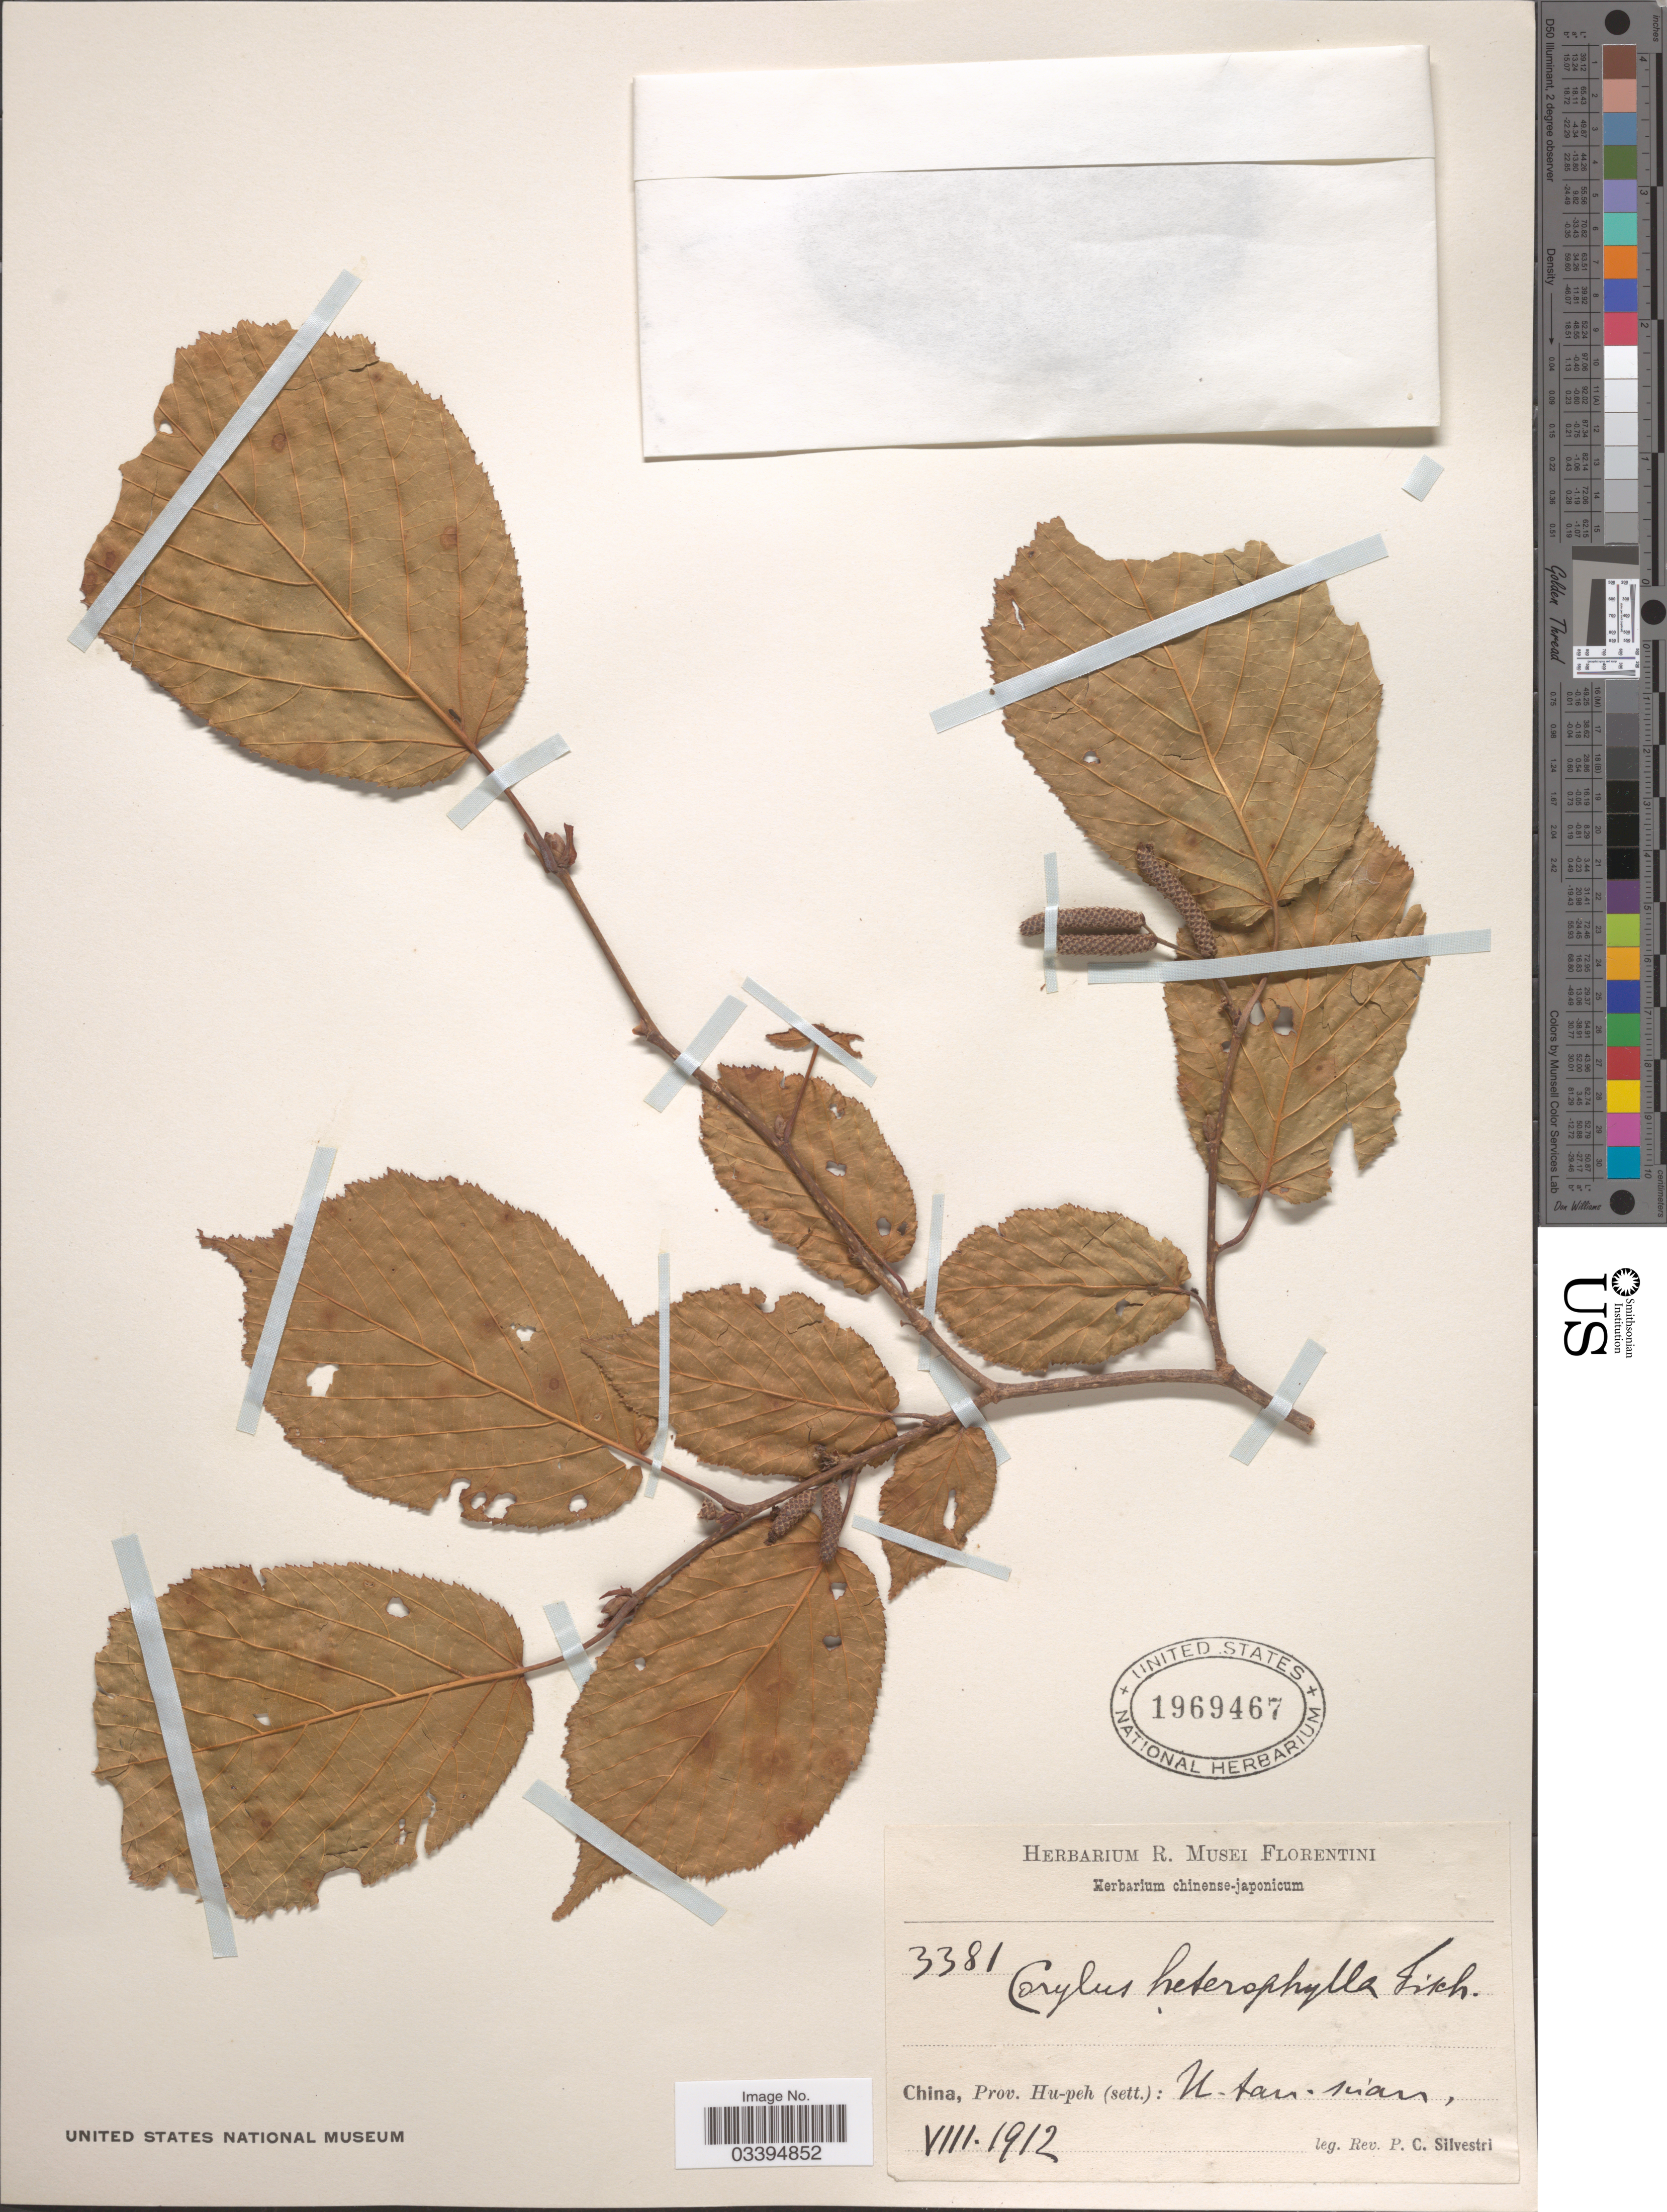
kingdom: Plantae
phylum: Tracheophyta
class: Magnoliopsida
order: Fagales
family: Betulaceae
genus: Corylus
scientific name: Corylus heterophylla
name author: Fisch. ex Trautv.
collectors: P. Silvestri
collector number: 3381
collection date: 1912-08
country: China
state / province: Hubei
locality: Prov. Hu-peh (sett.): U-tan-xian.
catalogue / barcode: US 1969467